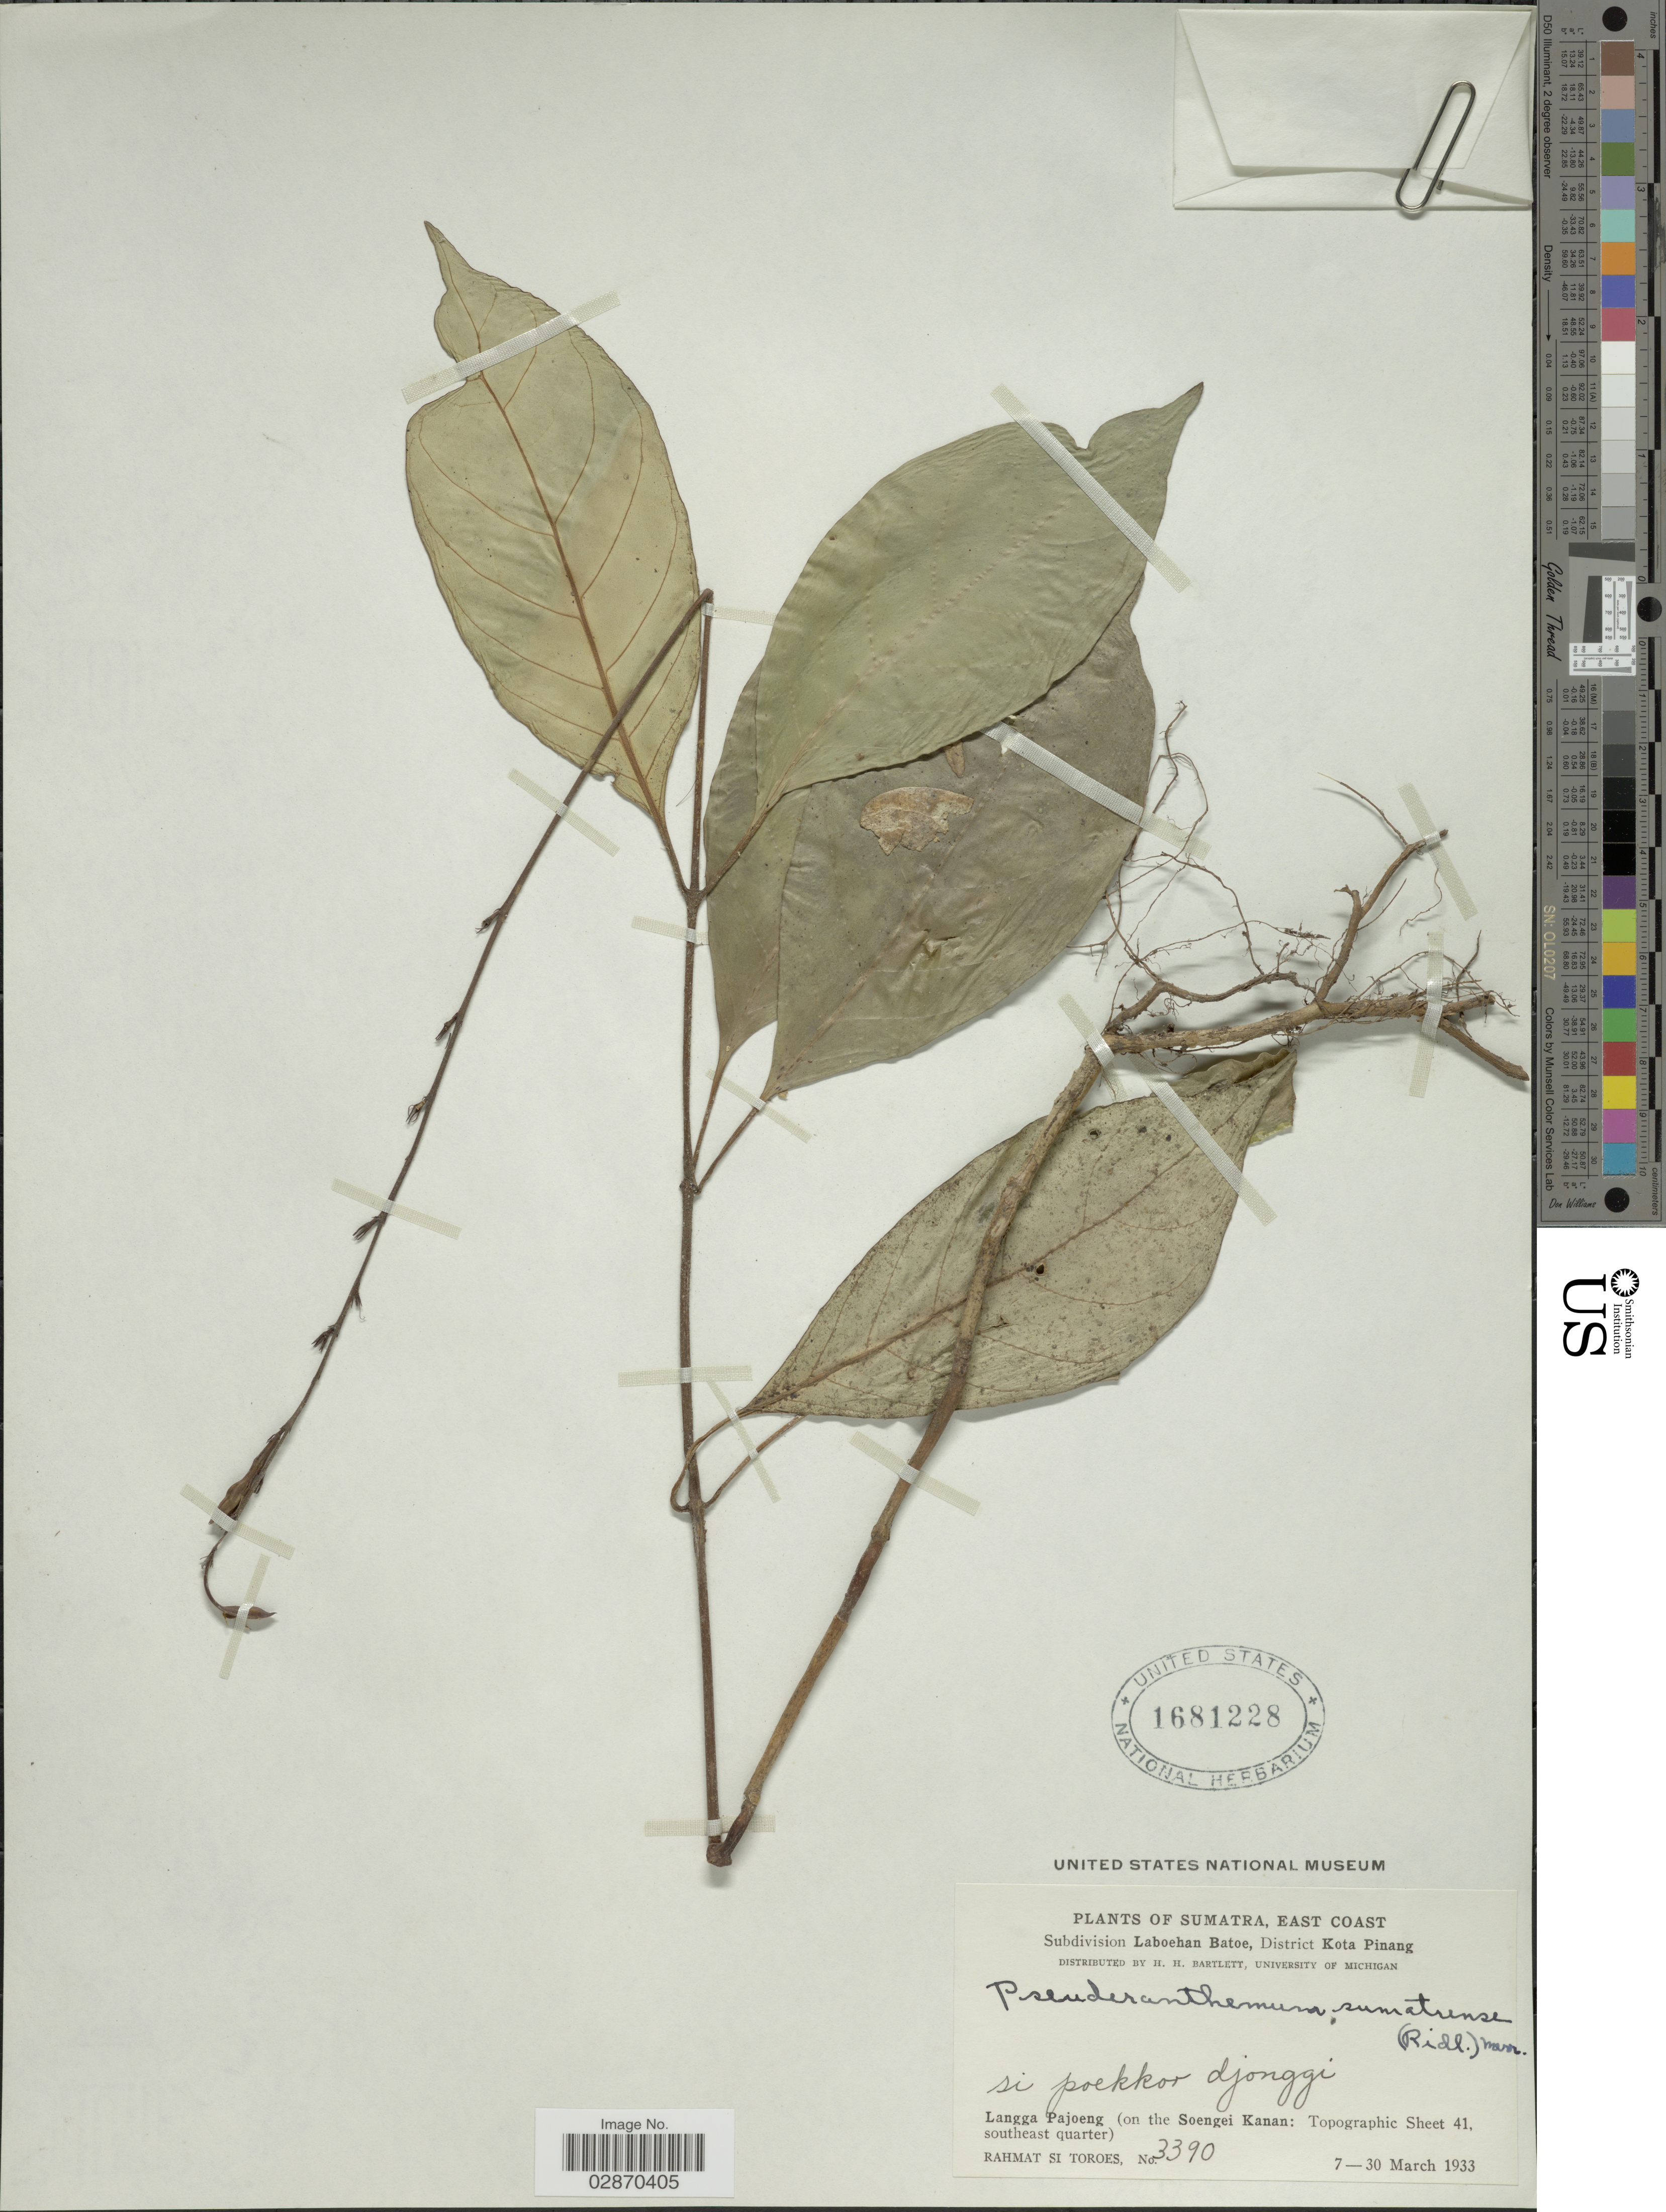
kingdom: Plantae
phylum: Tracheophyta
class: Magnoliopsida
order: Lamiales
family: Acanthaceae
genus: Pseuderanthemum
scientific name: Pseuderanthemum sumatrense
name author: (Ridl.) Merr.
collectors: Rahmat Si Boeea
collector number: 3390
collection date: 1933-03-07/1933-03-30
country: Indonesia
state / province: Sumatra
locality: East Coast. Subdivision Laboehan Batoe, District Kota Pinang. Langga Pajoeng (on the Soengei Kanan: Topographic Sheet 41, southeast quarter).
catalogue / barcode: US 1681228